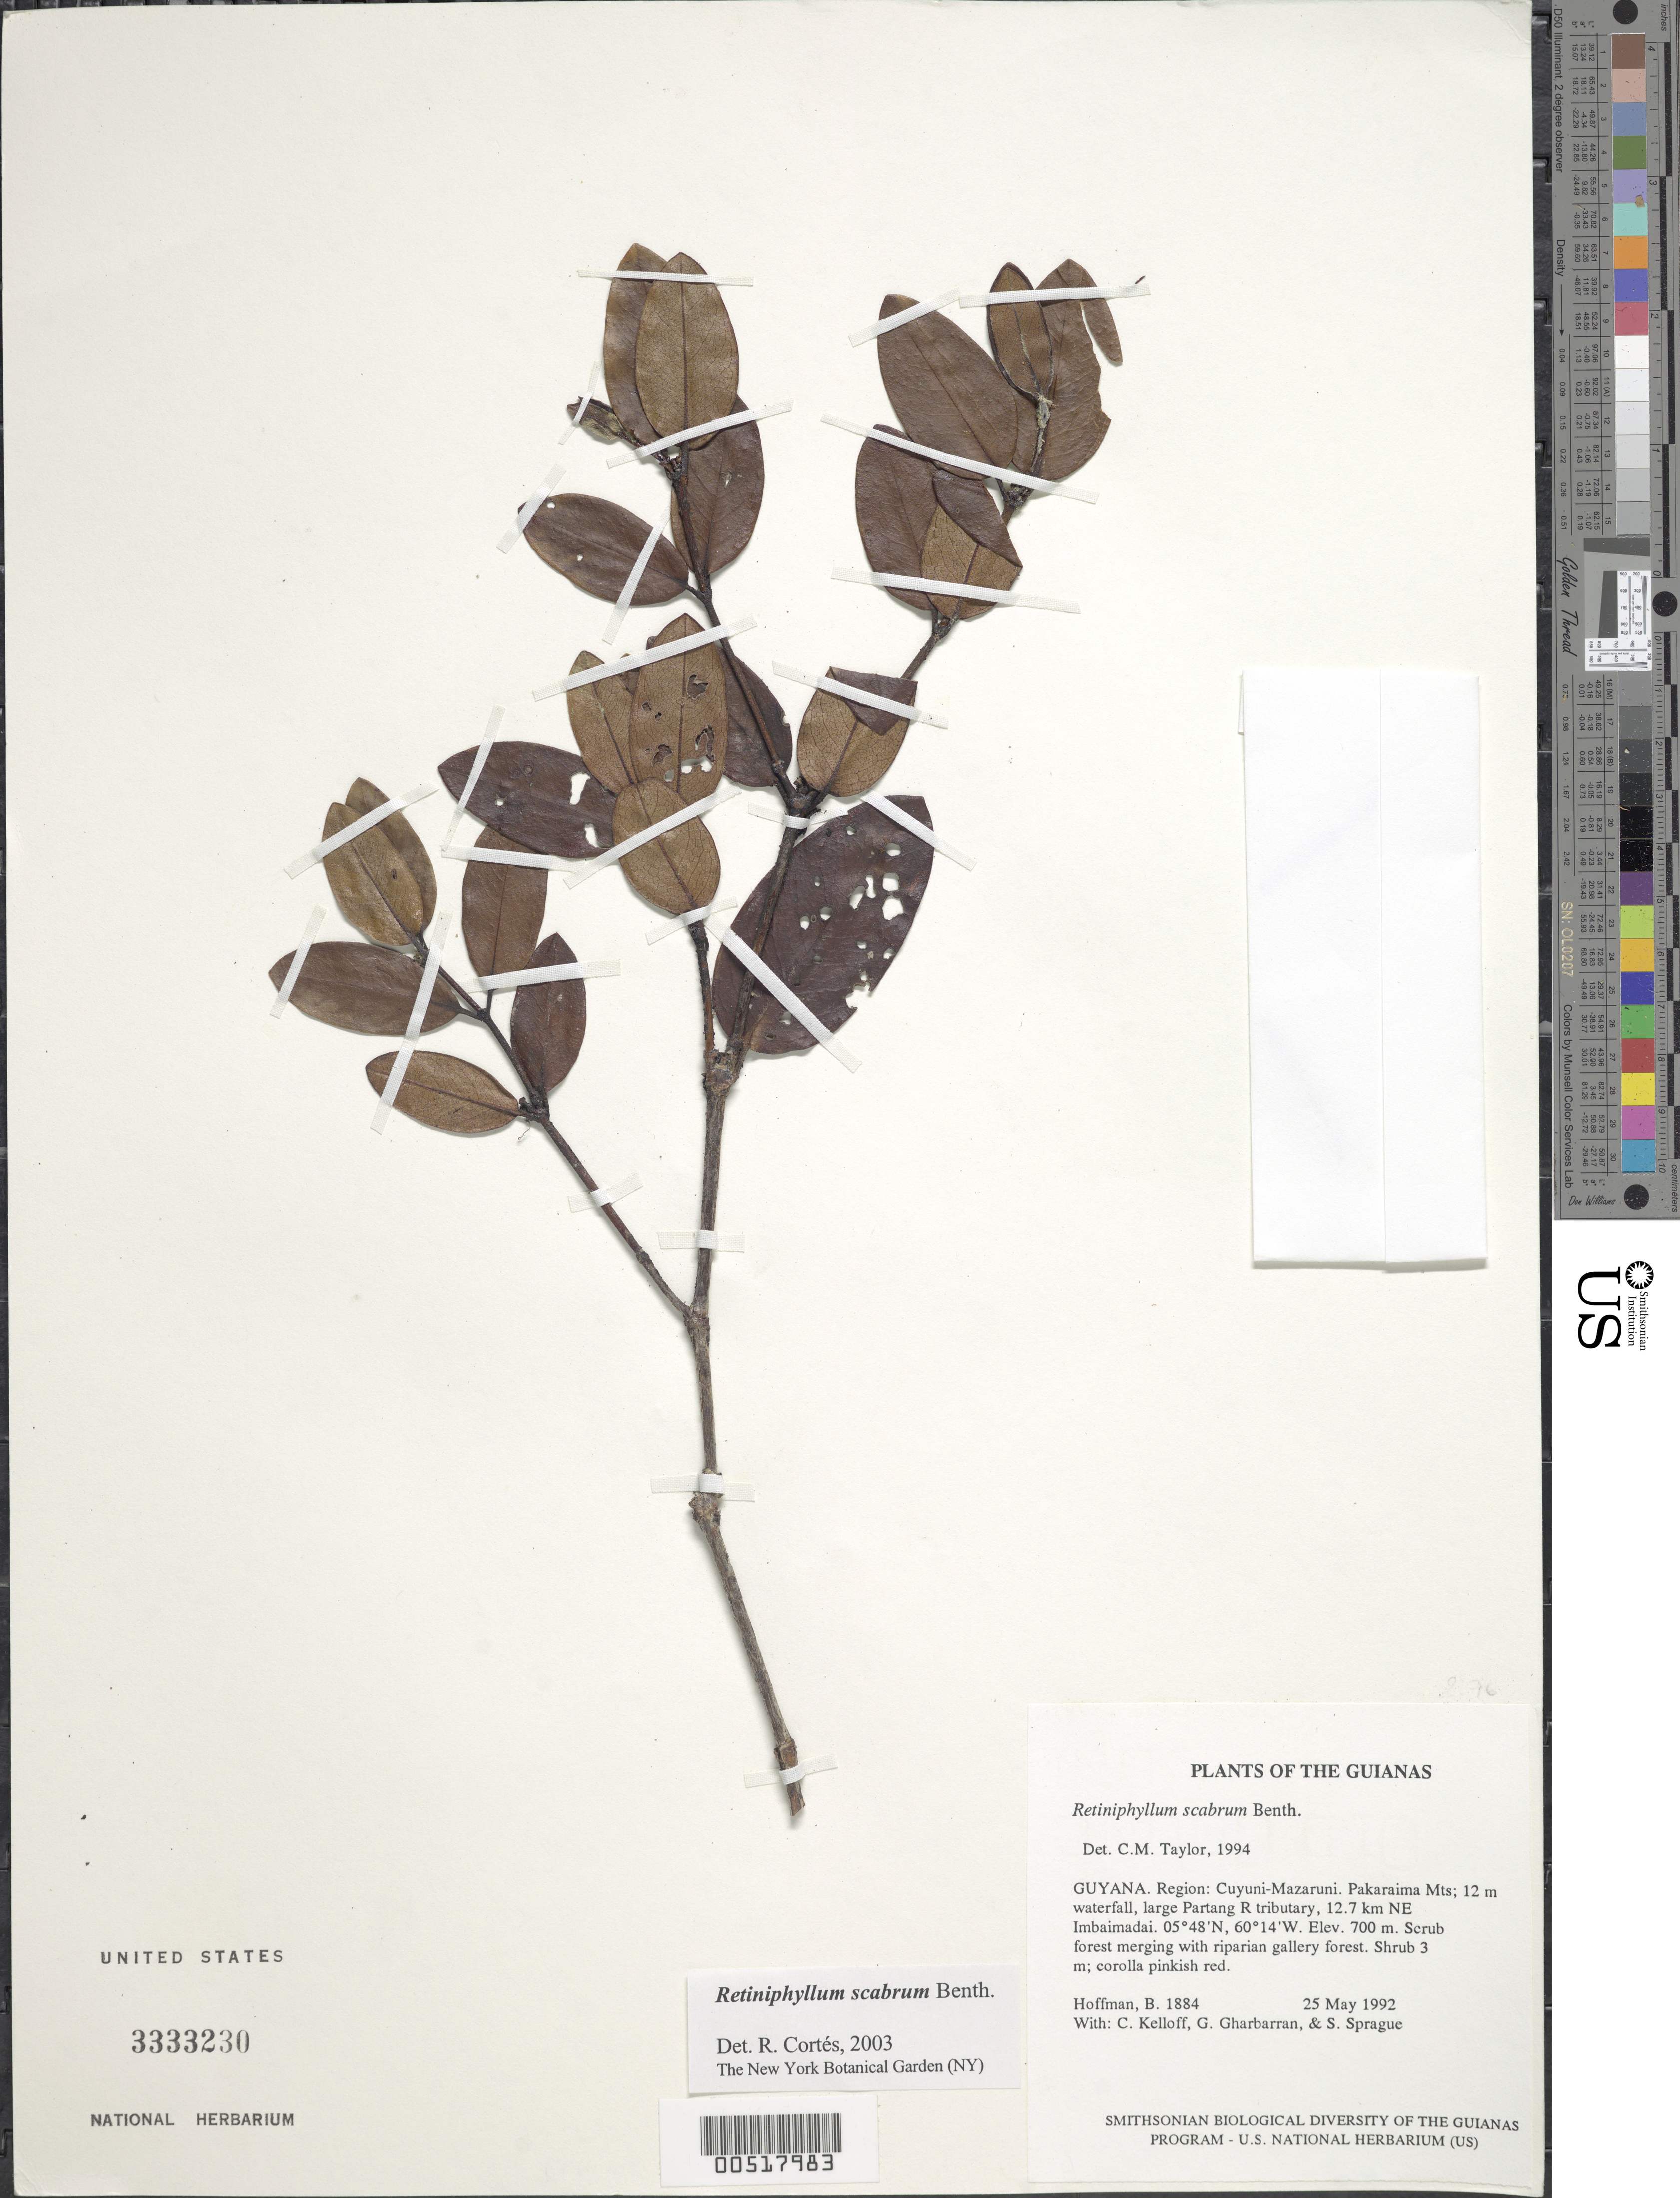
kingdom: Plantae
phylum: Tracheophyta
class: Magnoliopsida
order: Gentianales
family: Rubiaceae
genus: Retiniphyllum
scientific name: Retiniphyllum scabrum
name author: Benth.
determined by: Taylor, Charlotte M.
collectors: B. Hoffman, C. L. Kelloff, G. Gharbarran & S. Sprague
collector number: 1884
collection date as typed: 25 May 1992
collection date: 1992-05-25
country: Guyana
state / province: Cuyuni-Mazaruni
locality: Pakaraima Mts; 12 m waterfall, large Partang River tributary, 12.7 km NE of Imbaimadai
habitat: Scrub forest merging with riparian gallery forest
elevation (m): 700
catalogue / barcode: US 3333230